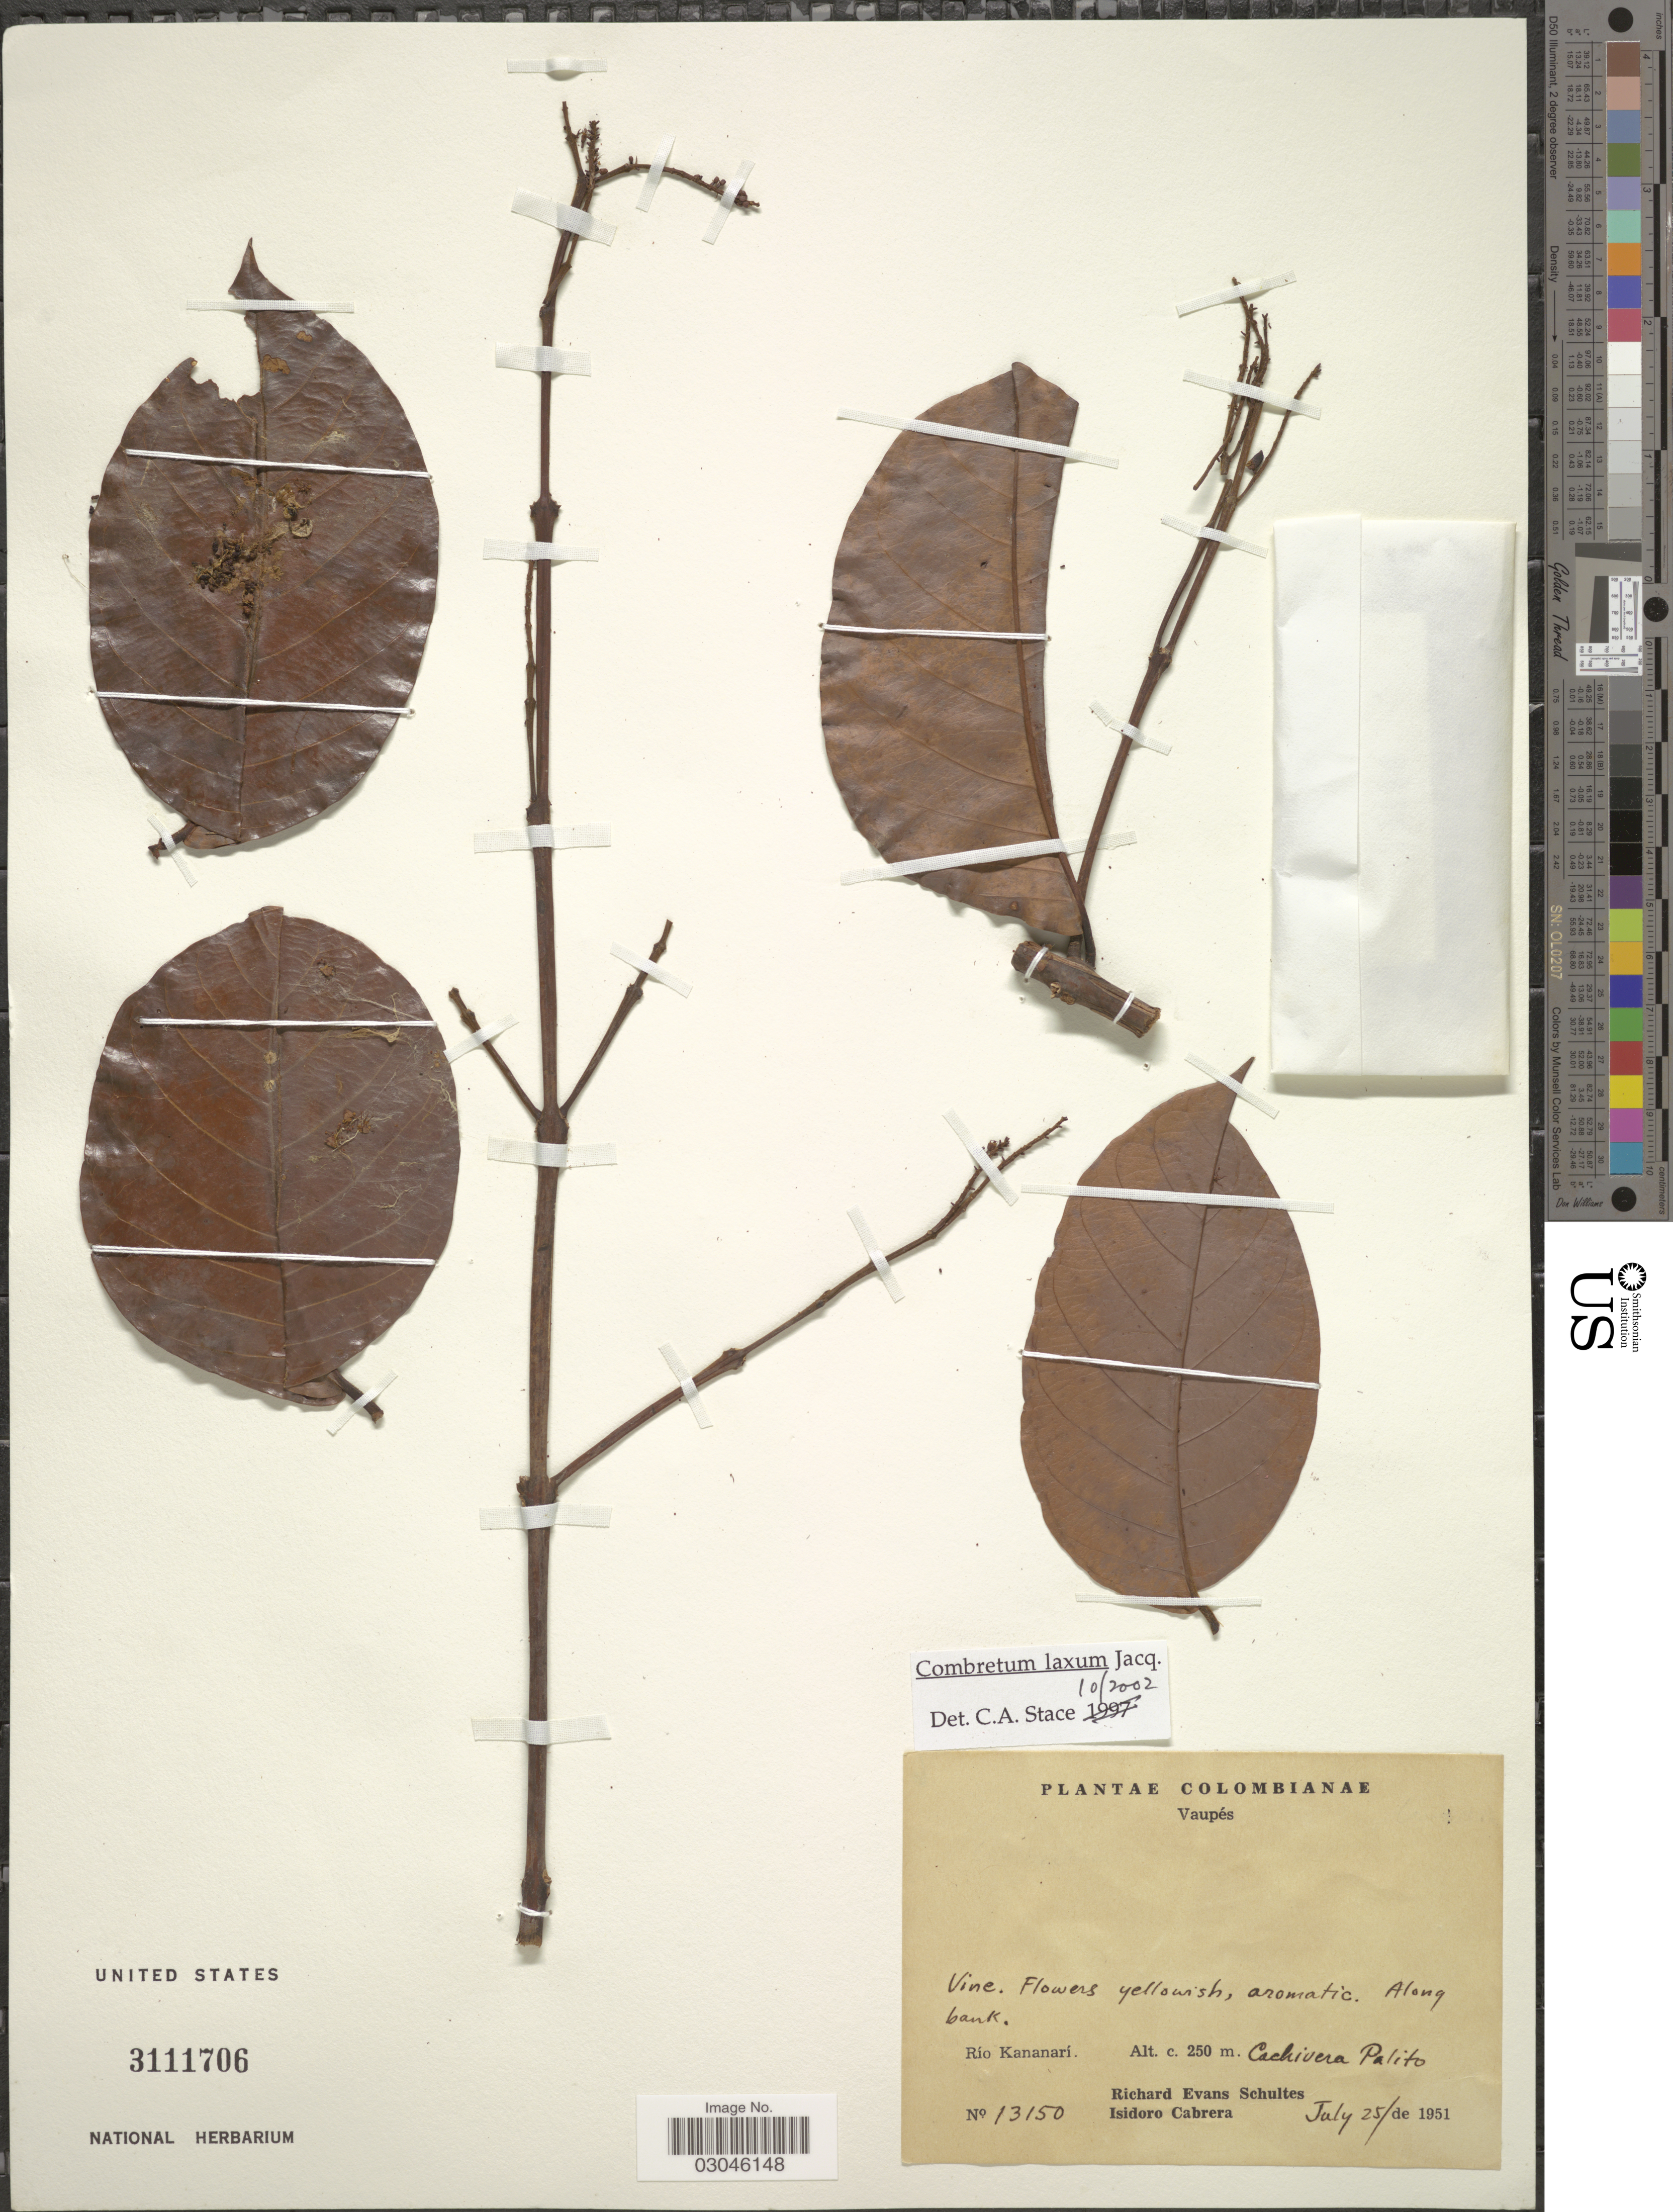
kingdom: Plantae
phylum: Tracheophyta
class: Magnoliopsida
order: Myrtales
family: Combretaceae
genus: Combretum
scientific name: Combretum laxum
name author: Jacq.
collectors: R. E. Schultes & I. Cabrera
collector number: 13150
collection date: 1951-07-25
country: Colombia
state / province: Vaupés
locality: Along bank. Río Kananarí. Cachivera Palito.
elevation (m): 250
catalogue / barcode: US 3111706